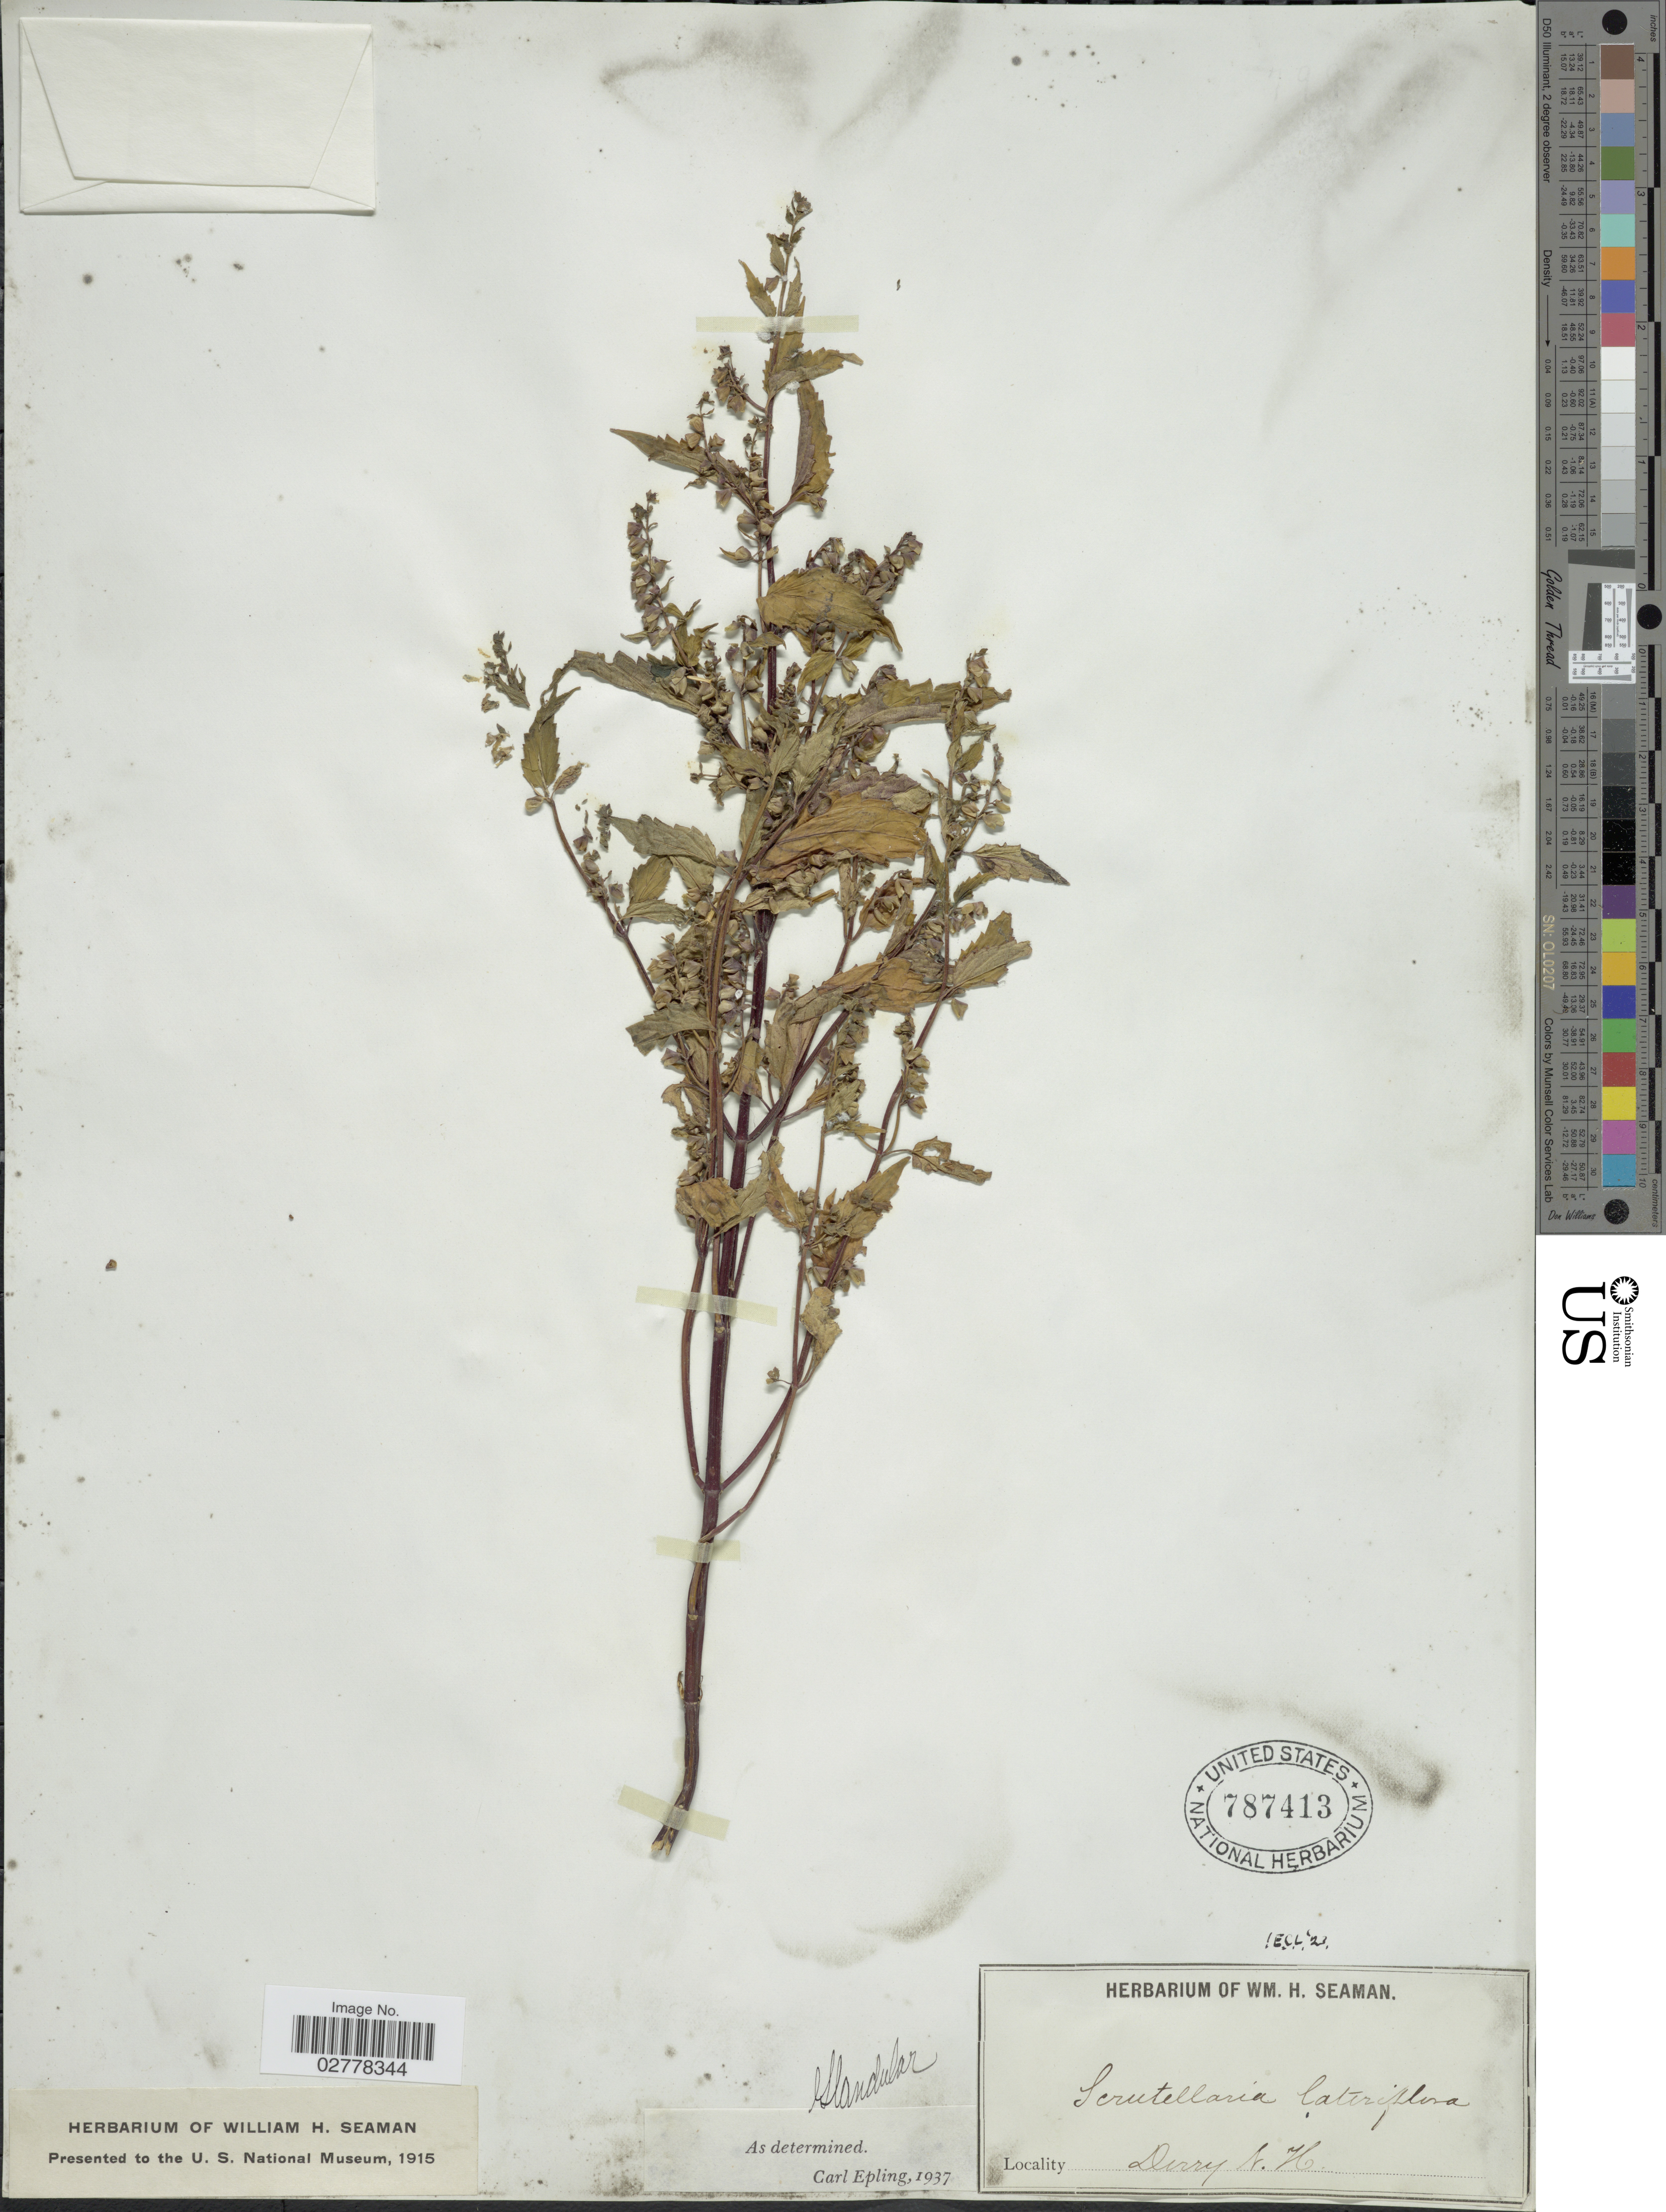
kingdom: Plantae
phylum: Tracheophyta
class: Magnoliopsida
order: Lamiales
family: Lamiaceae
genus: Scutellaria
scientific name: Scutellaria lateriflora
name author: L.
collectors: Ex herb. W. H. Seaman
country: United States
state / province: New Hampshire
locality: Derry.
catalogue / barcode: US 787413